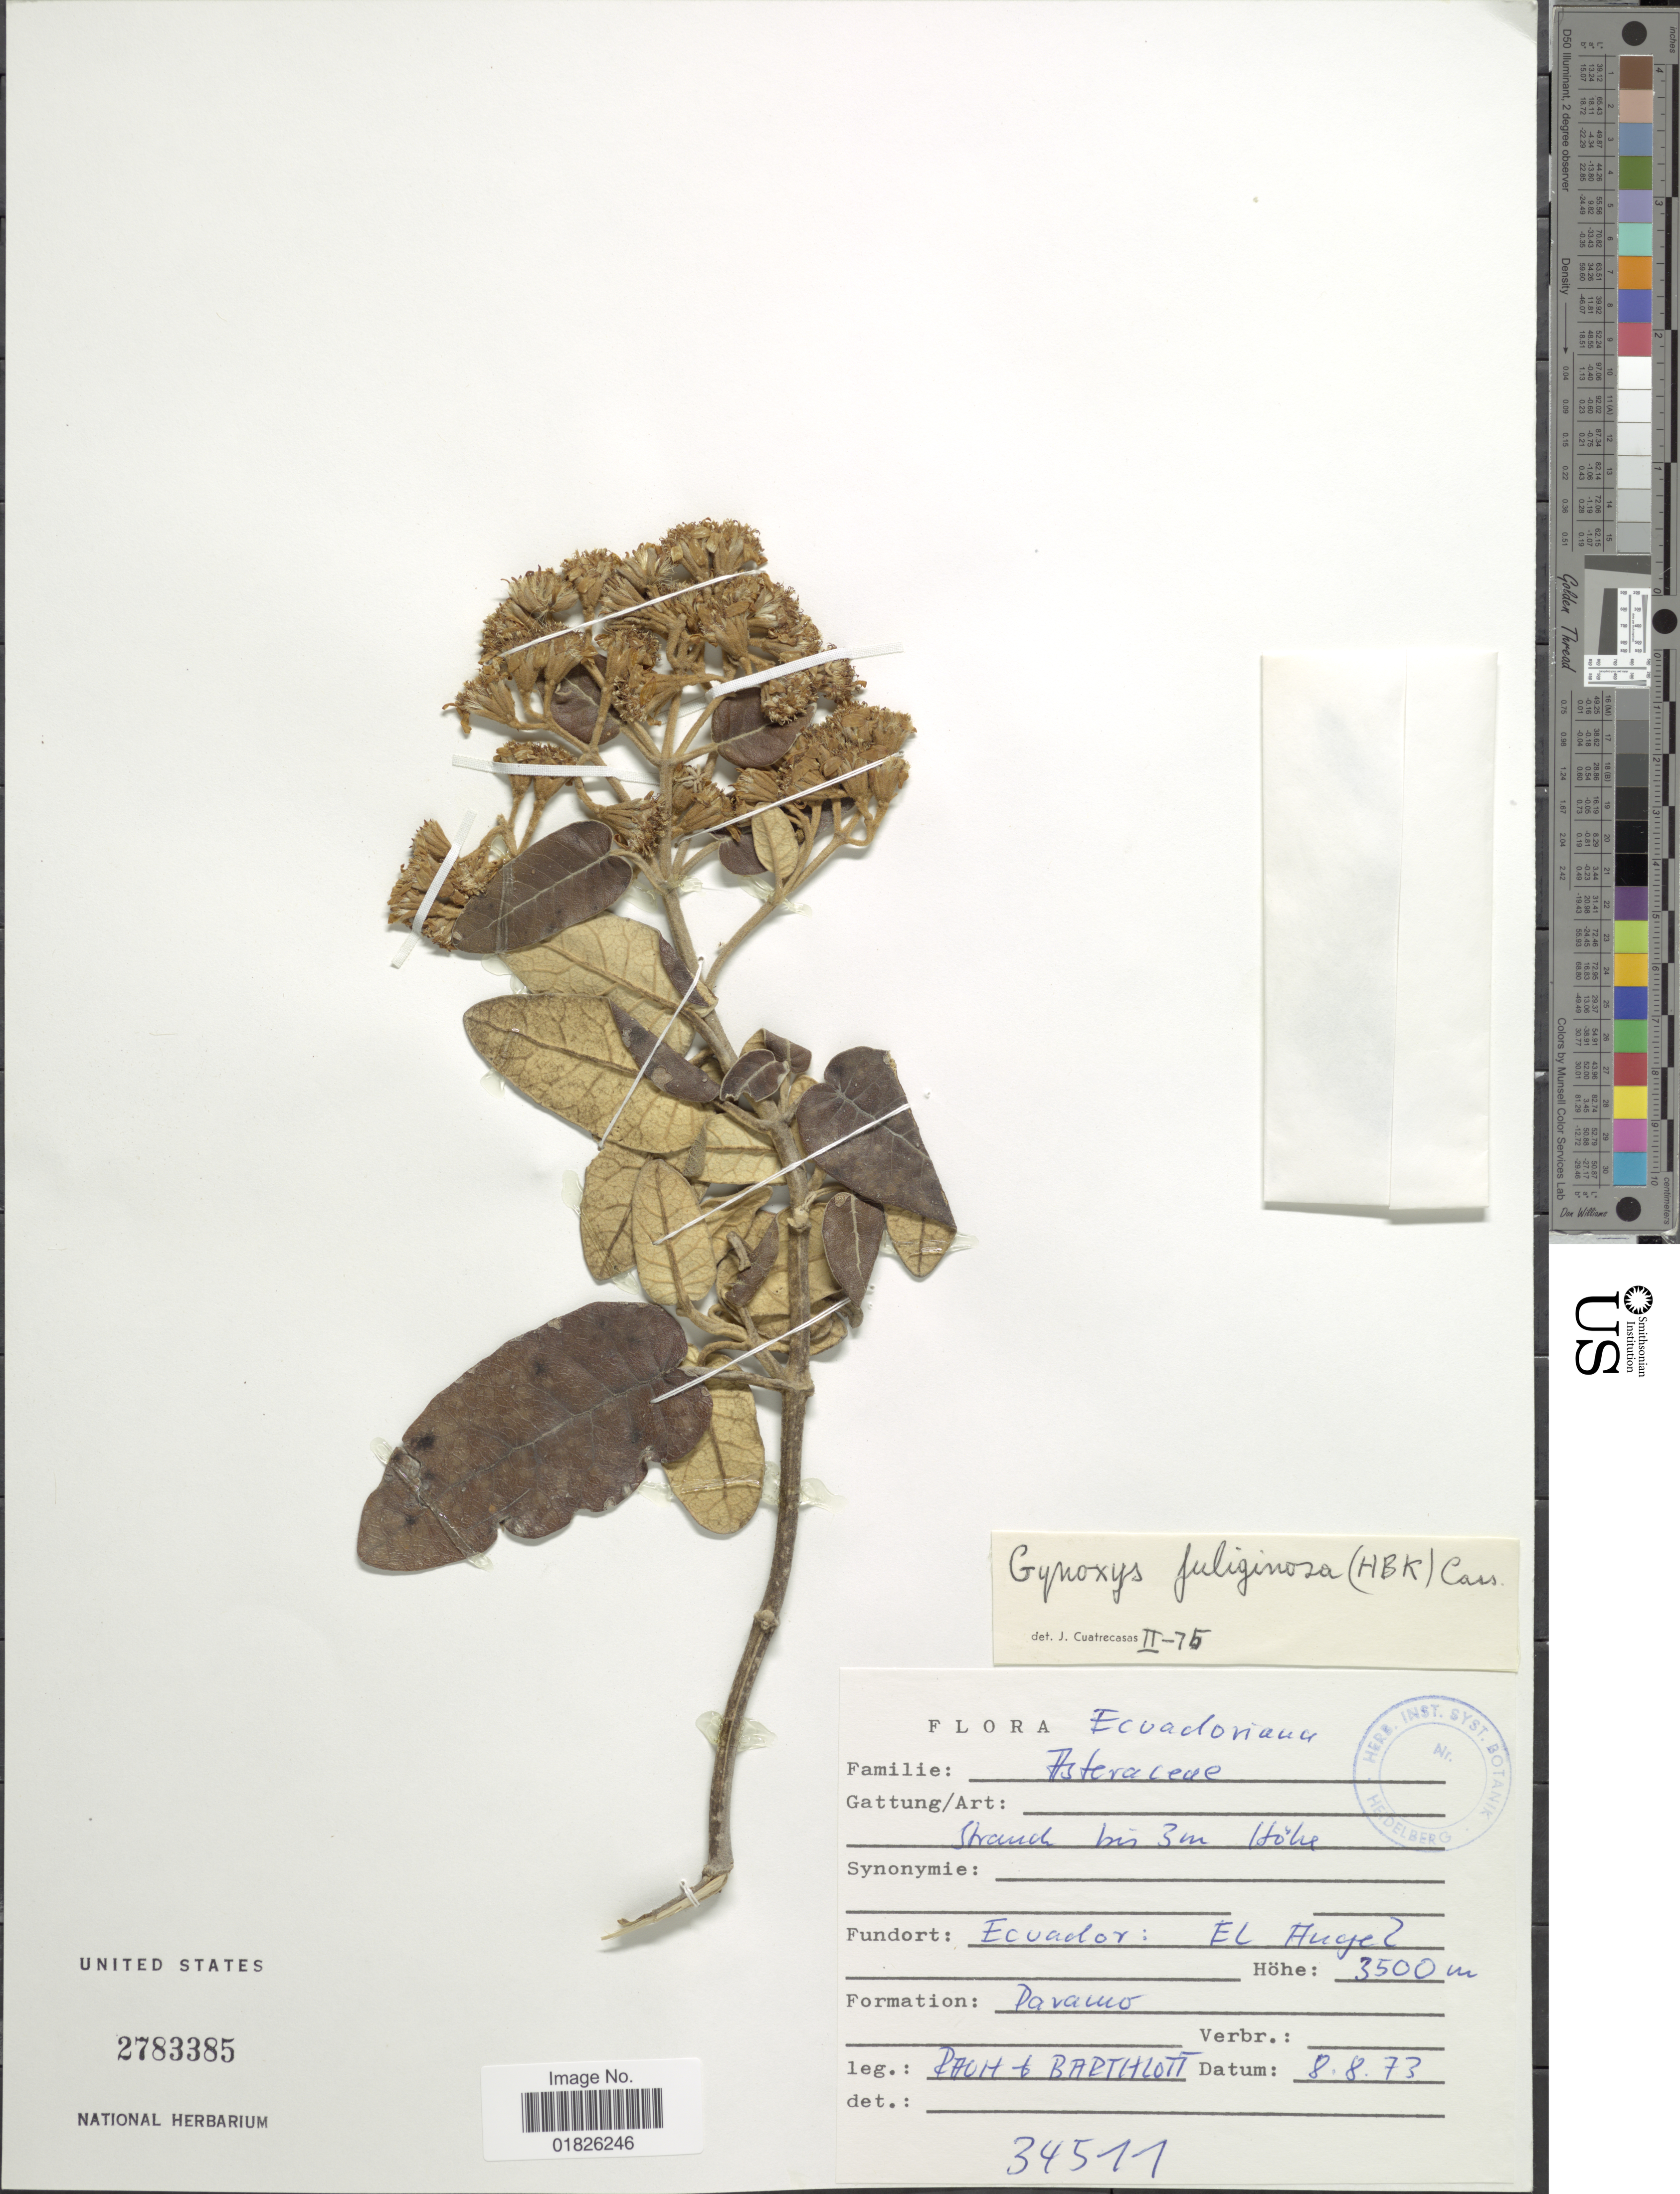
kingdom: Plantae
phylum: Tracheophyta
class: Magnoliopsida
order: Asterales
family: Asteraceae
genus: Gynoxys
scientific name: Gynoxys fuliginosa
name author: Cass.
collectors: Raoh & Barthlott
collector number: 34511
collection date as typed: Transcribed d/m/y: 8/8/73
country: Ecuador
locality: Fundort: Ecuador: El Angel, paramo.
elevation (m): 3500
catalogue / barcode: US 2783385